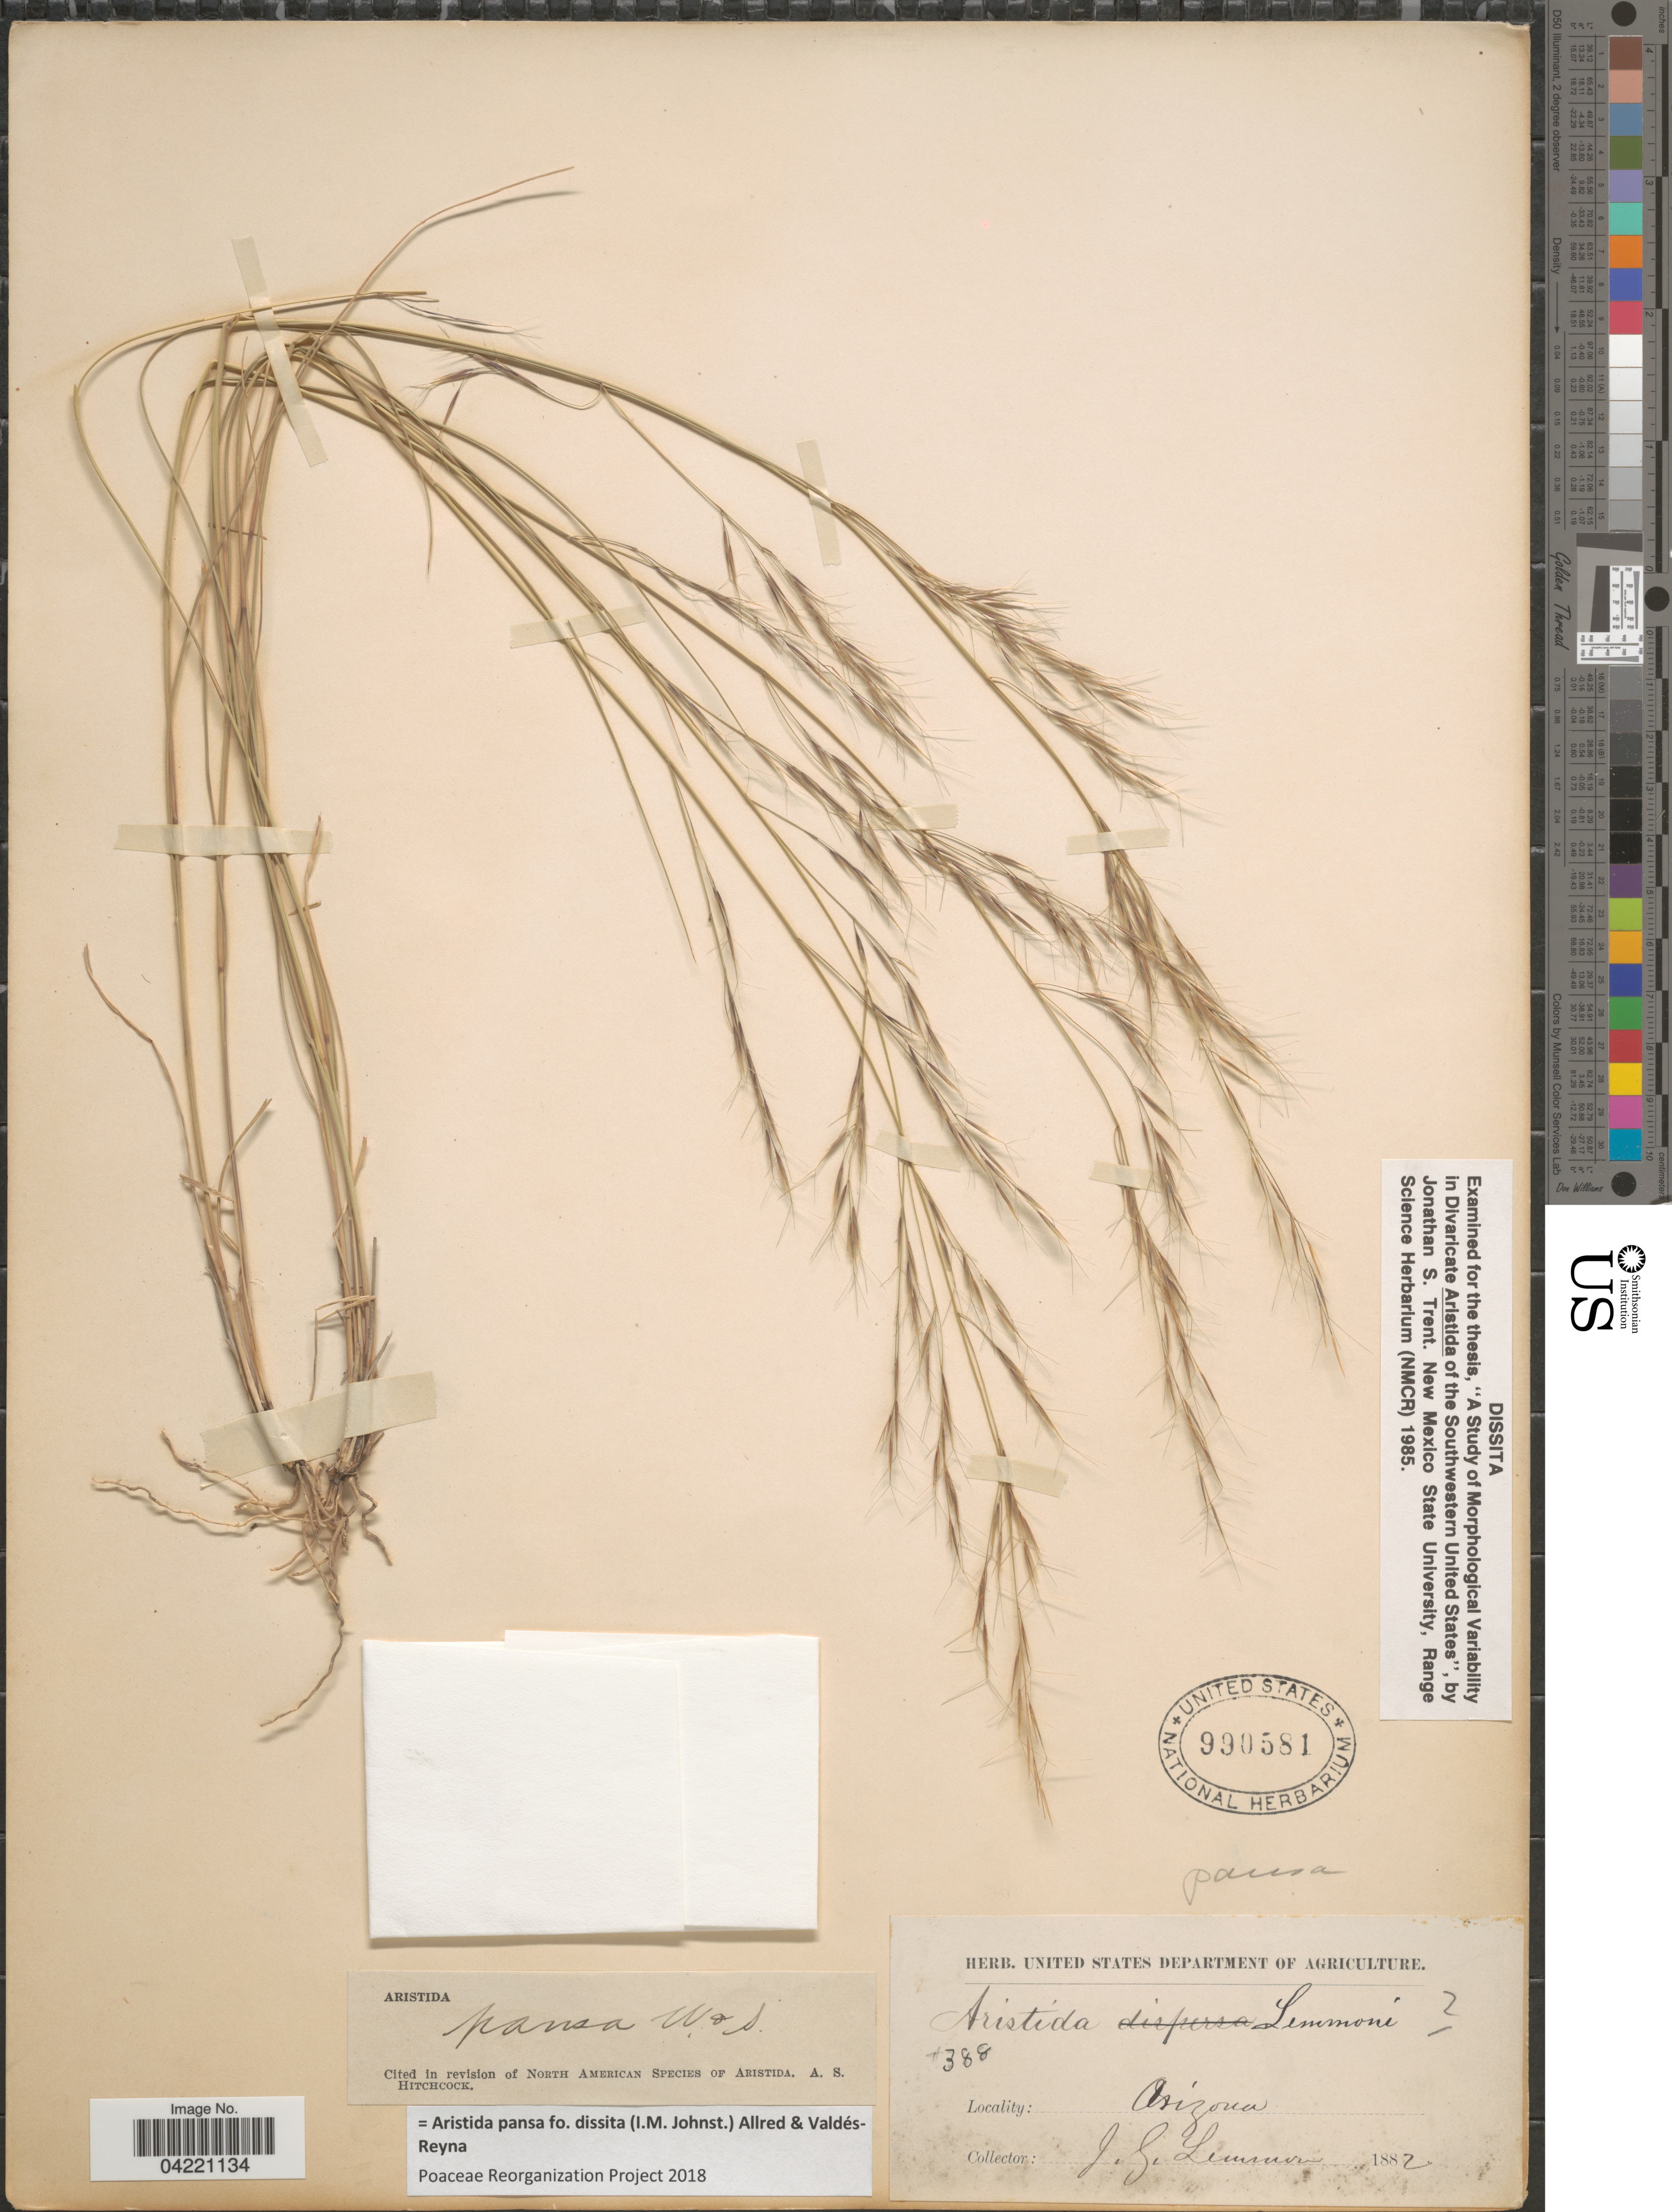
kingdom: Plantae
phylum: Tracheophyta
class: Liliopsida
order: Poales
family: Poaceae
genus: Aristida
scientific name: Aristida pansa f. dissita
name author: (I.M. Johnst.) Allred & Valdés-Reyna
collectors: J. Lemmon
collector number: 388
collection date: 1882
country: United States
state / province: Arizona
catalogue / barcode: US 990581